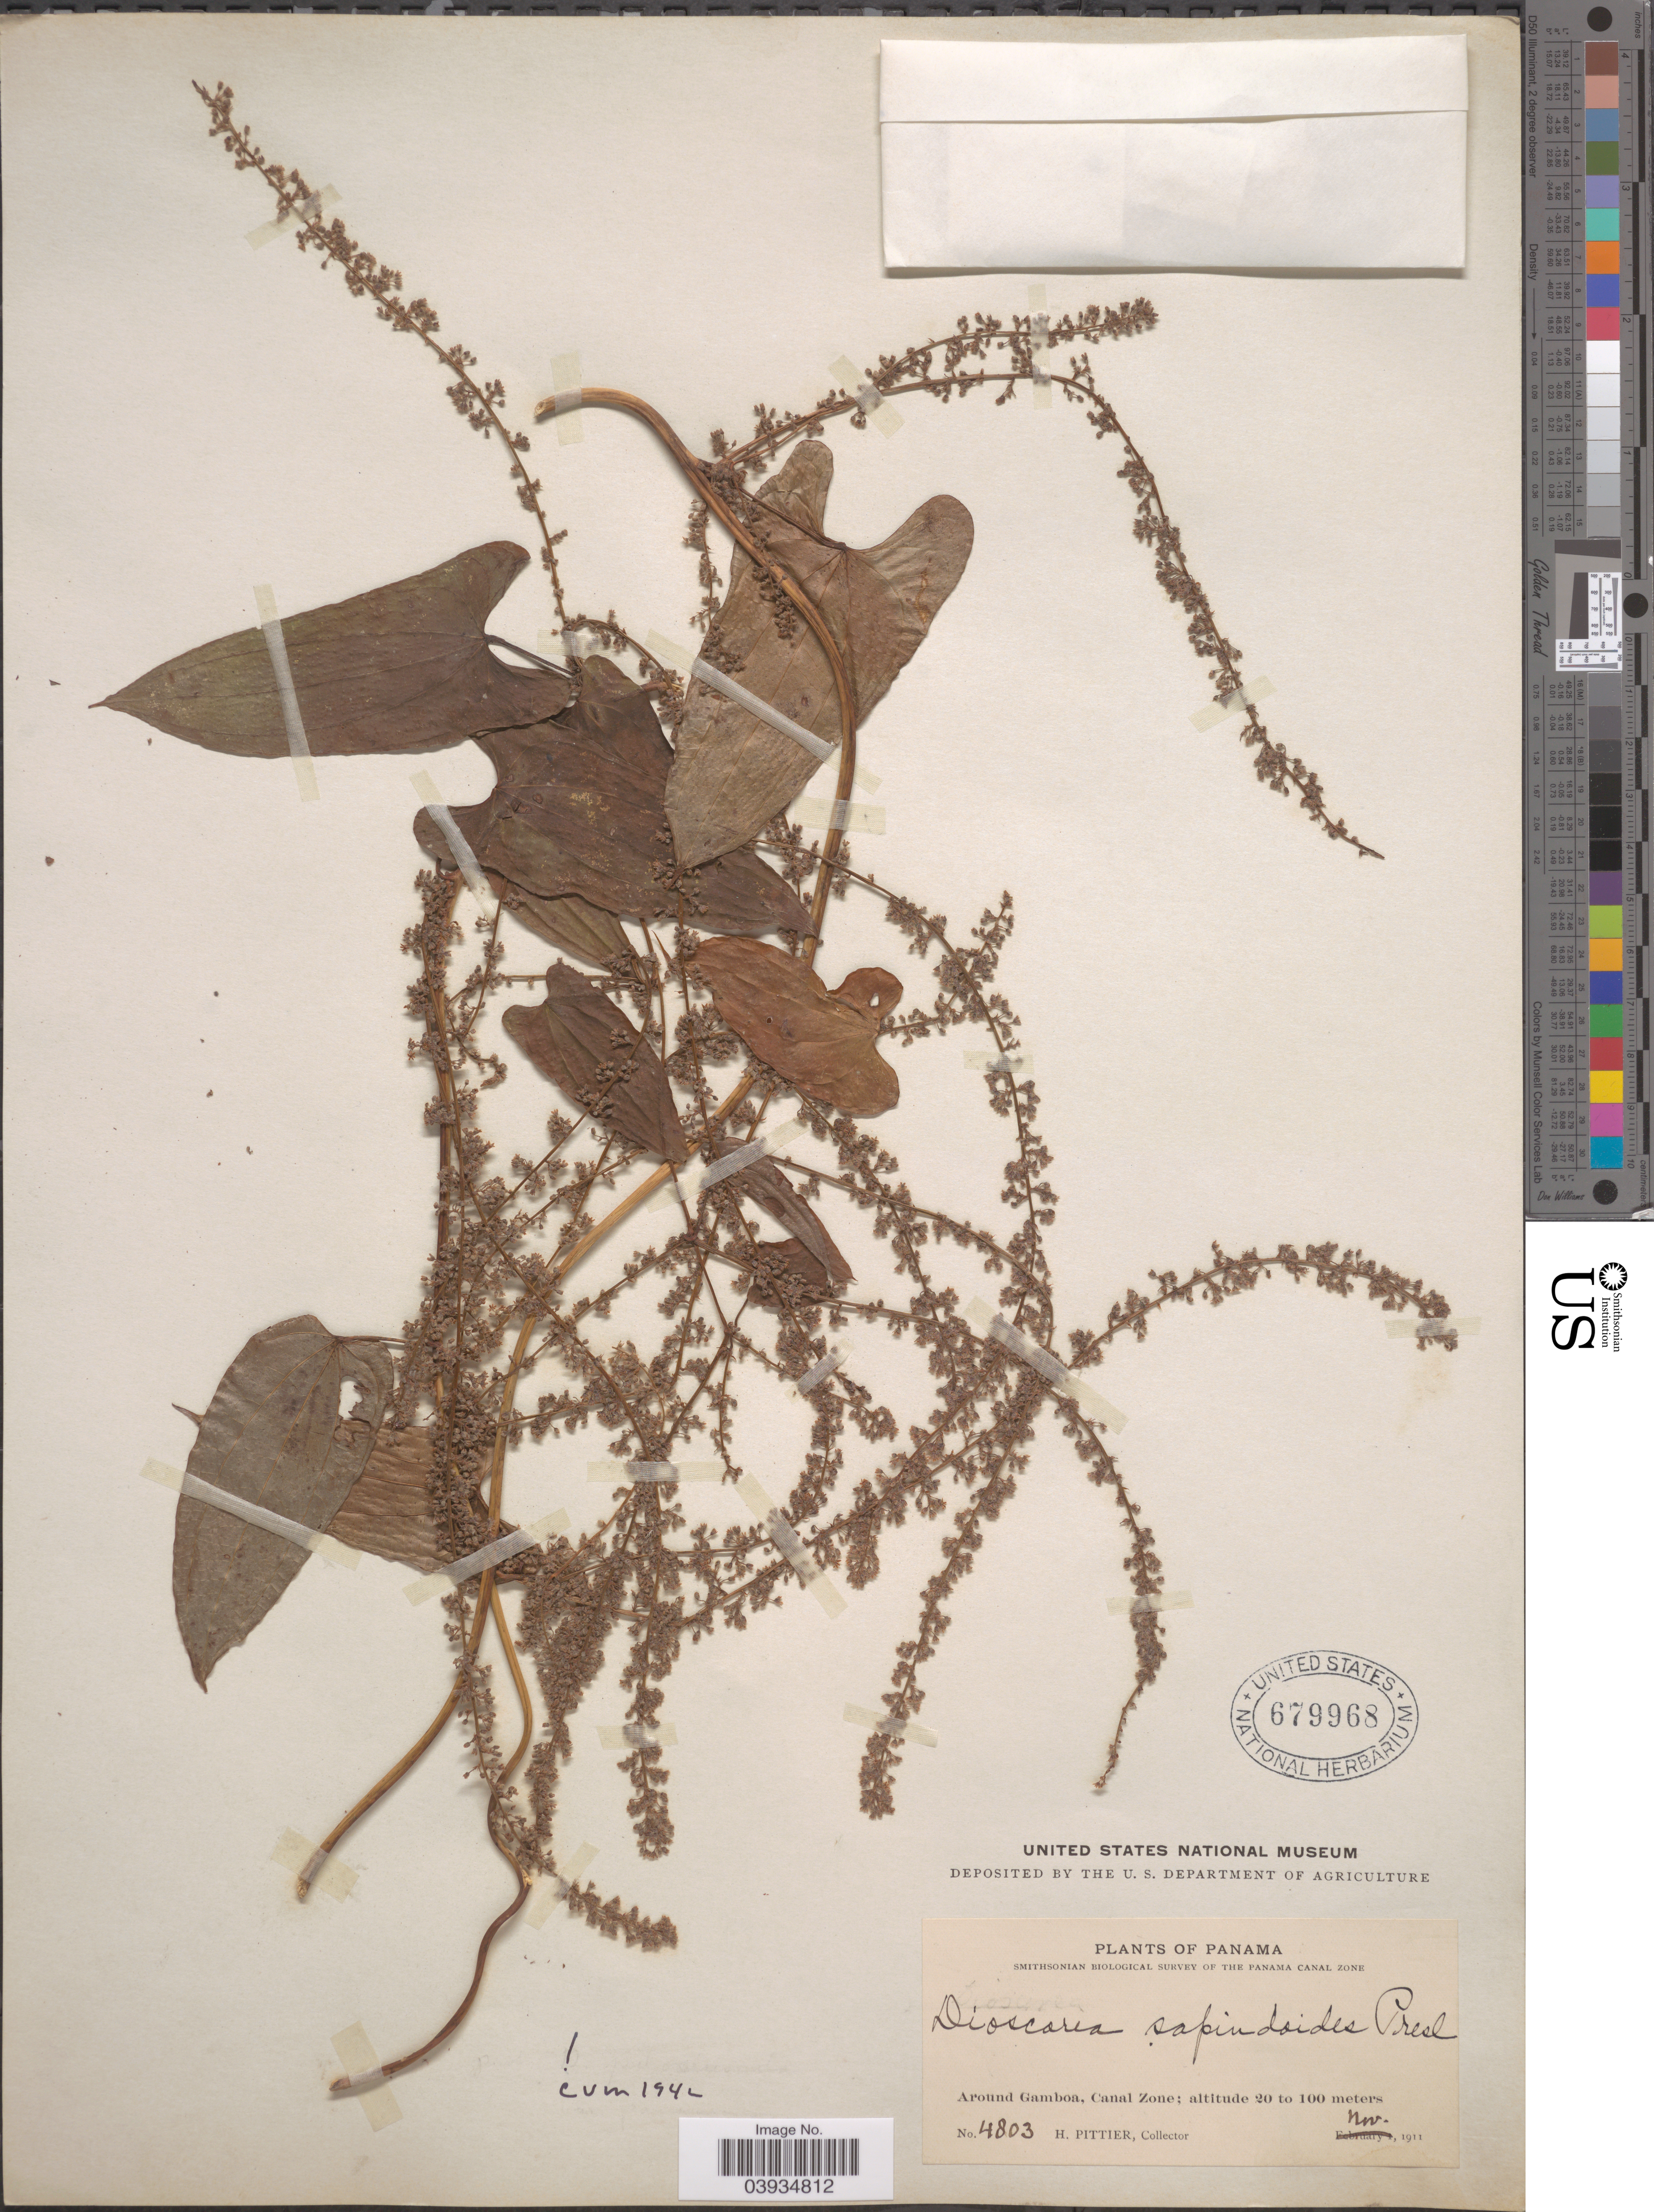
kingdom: Plantae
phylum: Tracheophyta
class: Liliopsida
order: Dioscoreales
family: Dioscoreaceae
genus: Dioscorea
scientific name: Dioscorea sanchez-colinii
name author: Matuda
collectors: H. F. Pittier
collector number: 4803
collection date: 1911-11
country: Panama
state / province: Colón / Panamá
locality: The Panama Canal Zone. Around Gamboa, Canal Zone.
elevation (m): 20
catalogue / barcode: US 679968